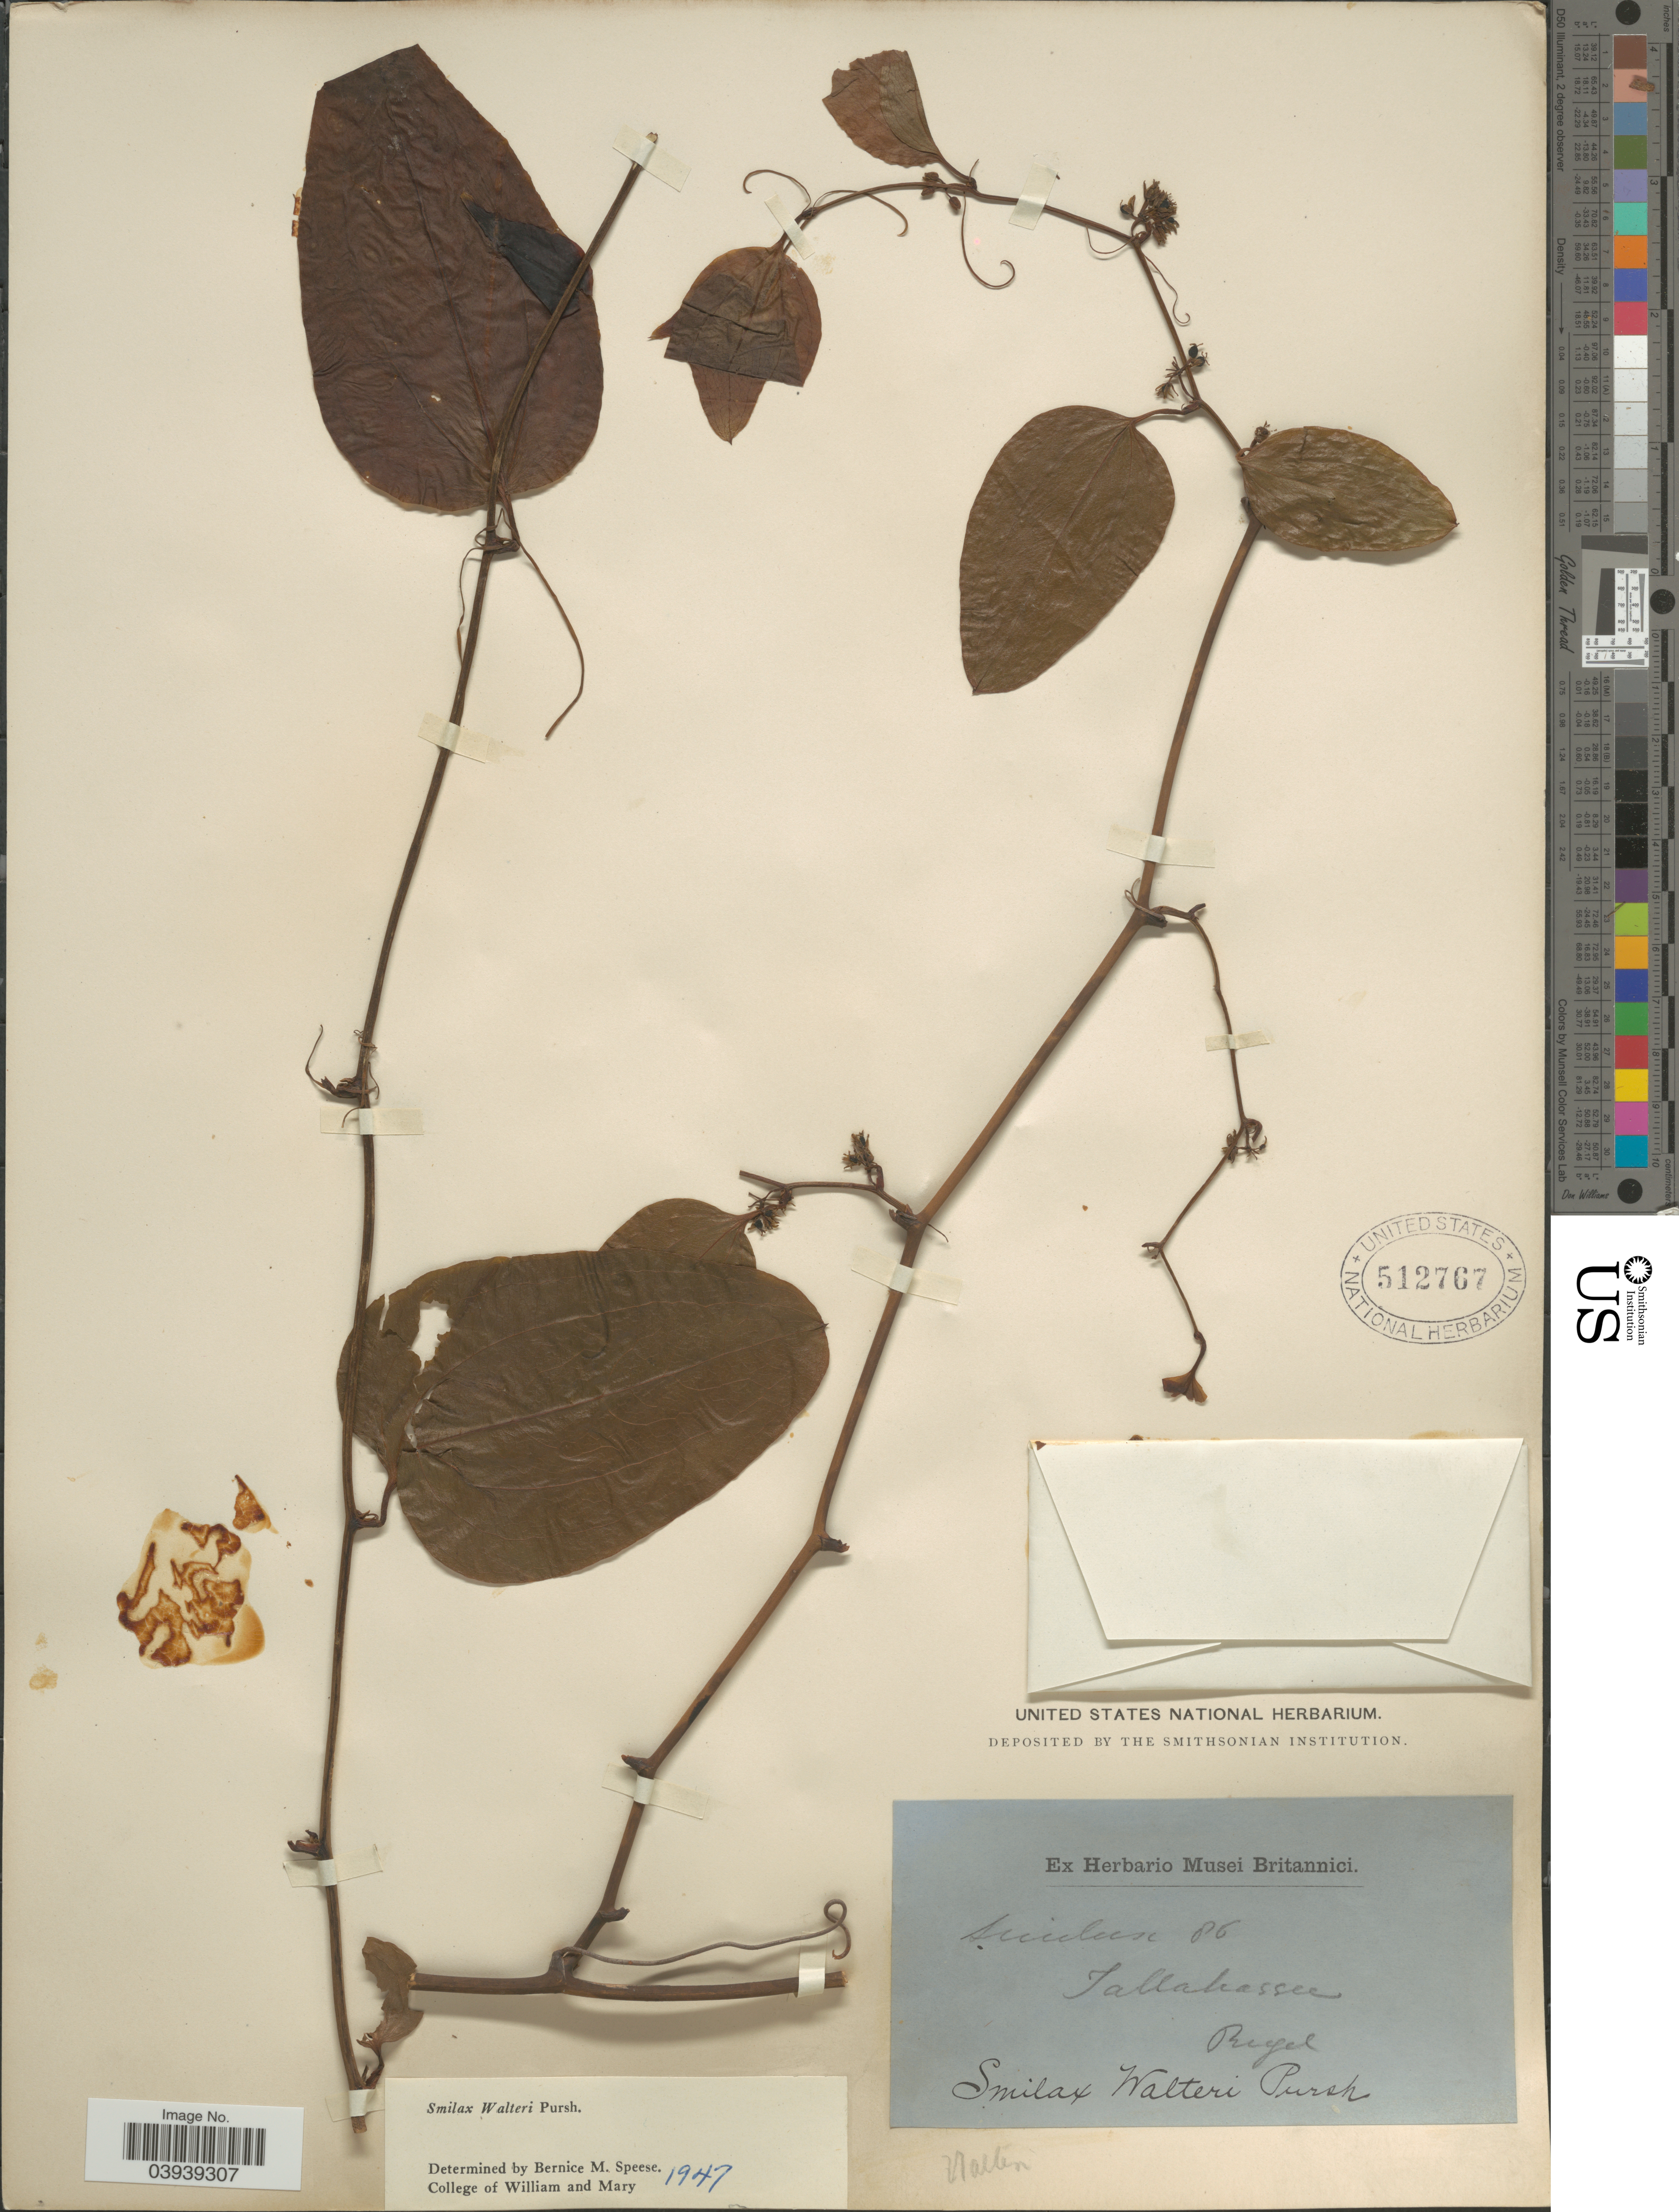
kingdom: Plantae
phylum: Tracheophyta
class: Liliopsida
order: Liliales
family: Smilacaceae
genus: Smilax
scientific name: Smilax walteri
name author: Pursh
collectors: Regel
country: United States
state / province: Florida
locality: Tallahassee.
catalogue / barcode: US 512767